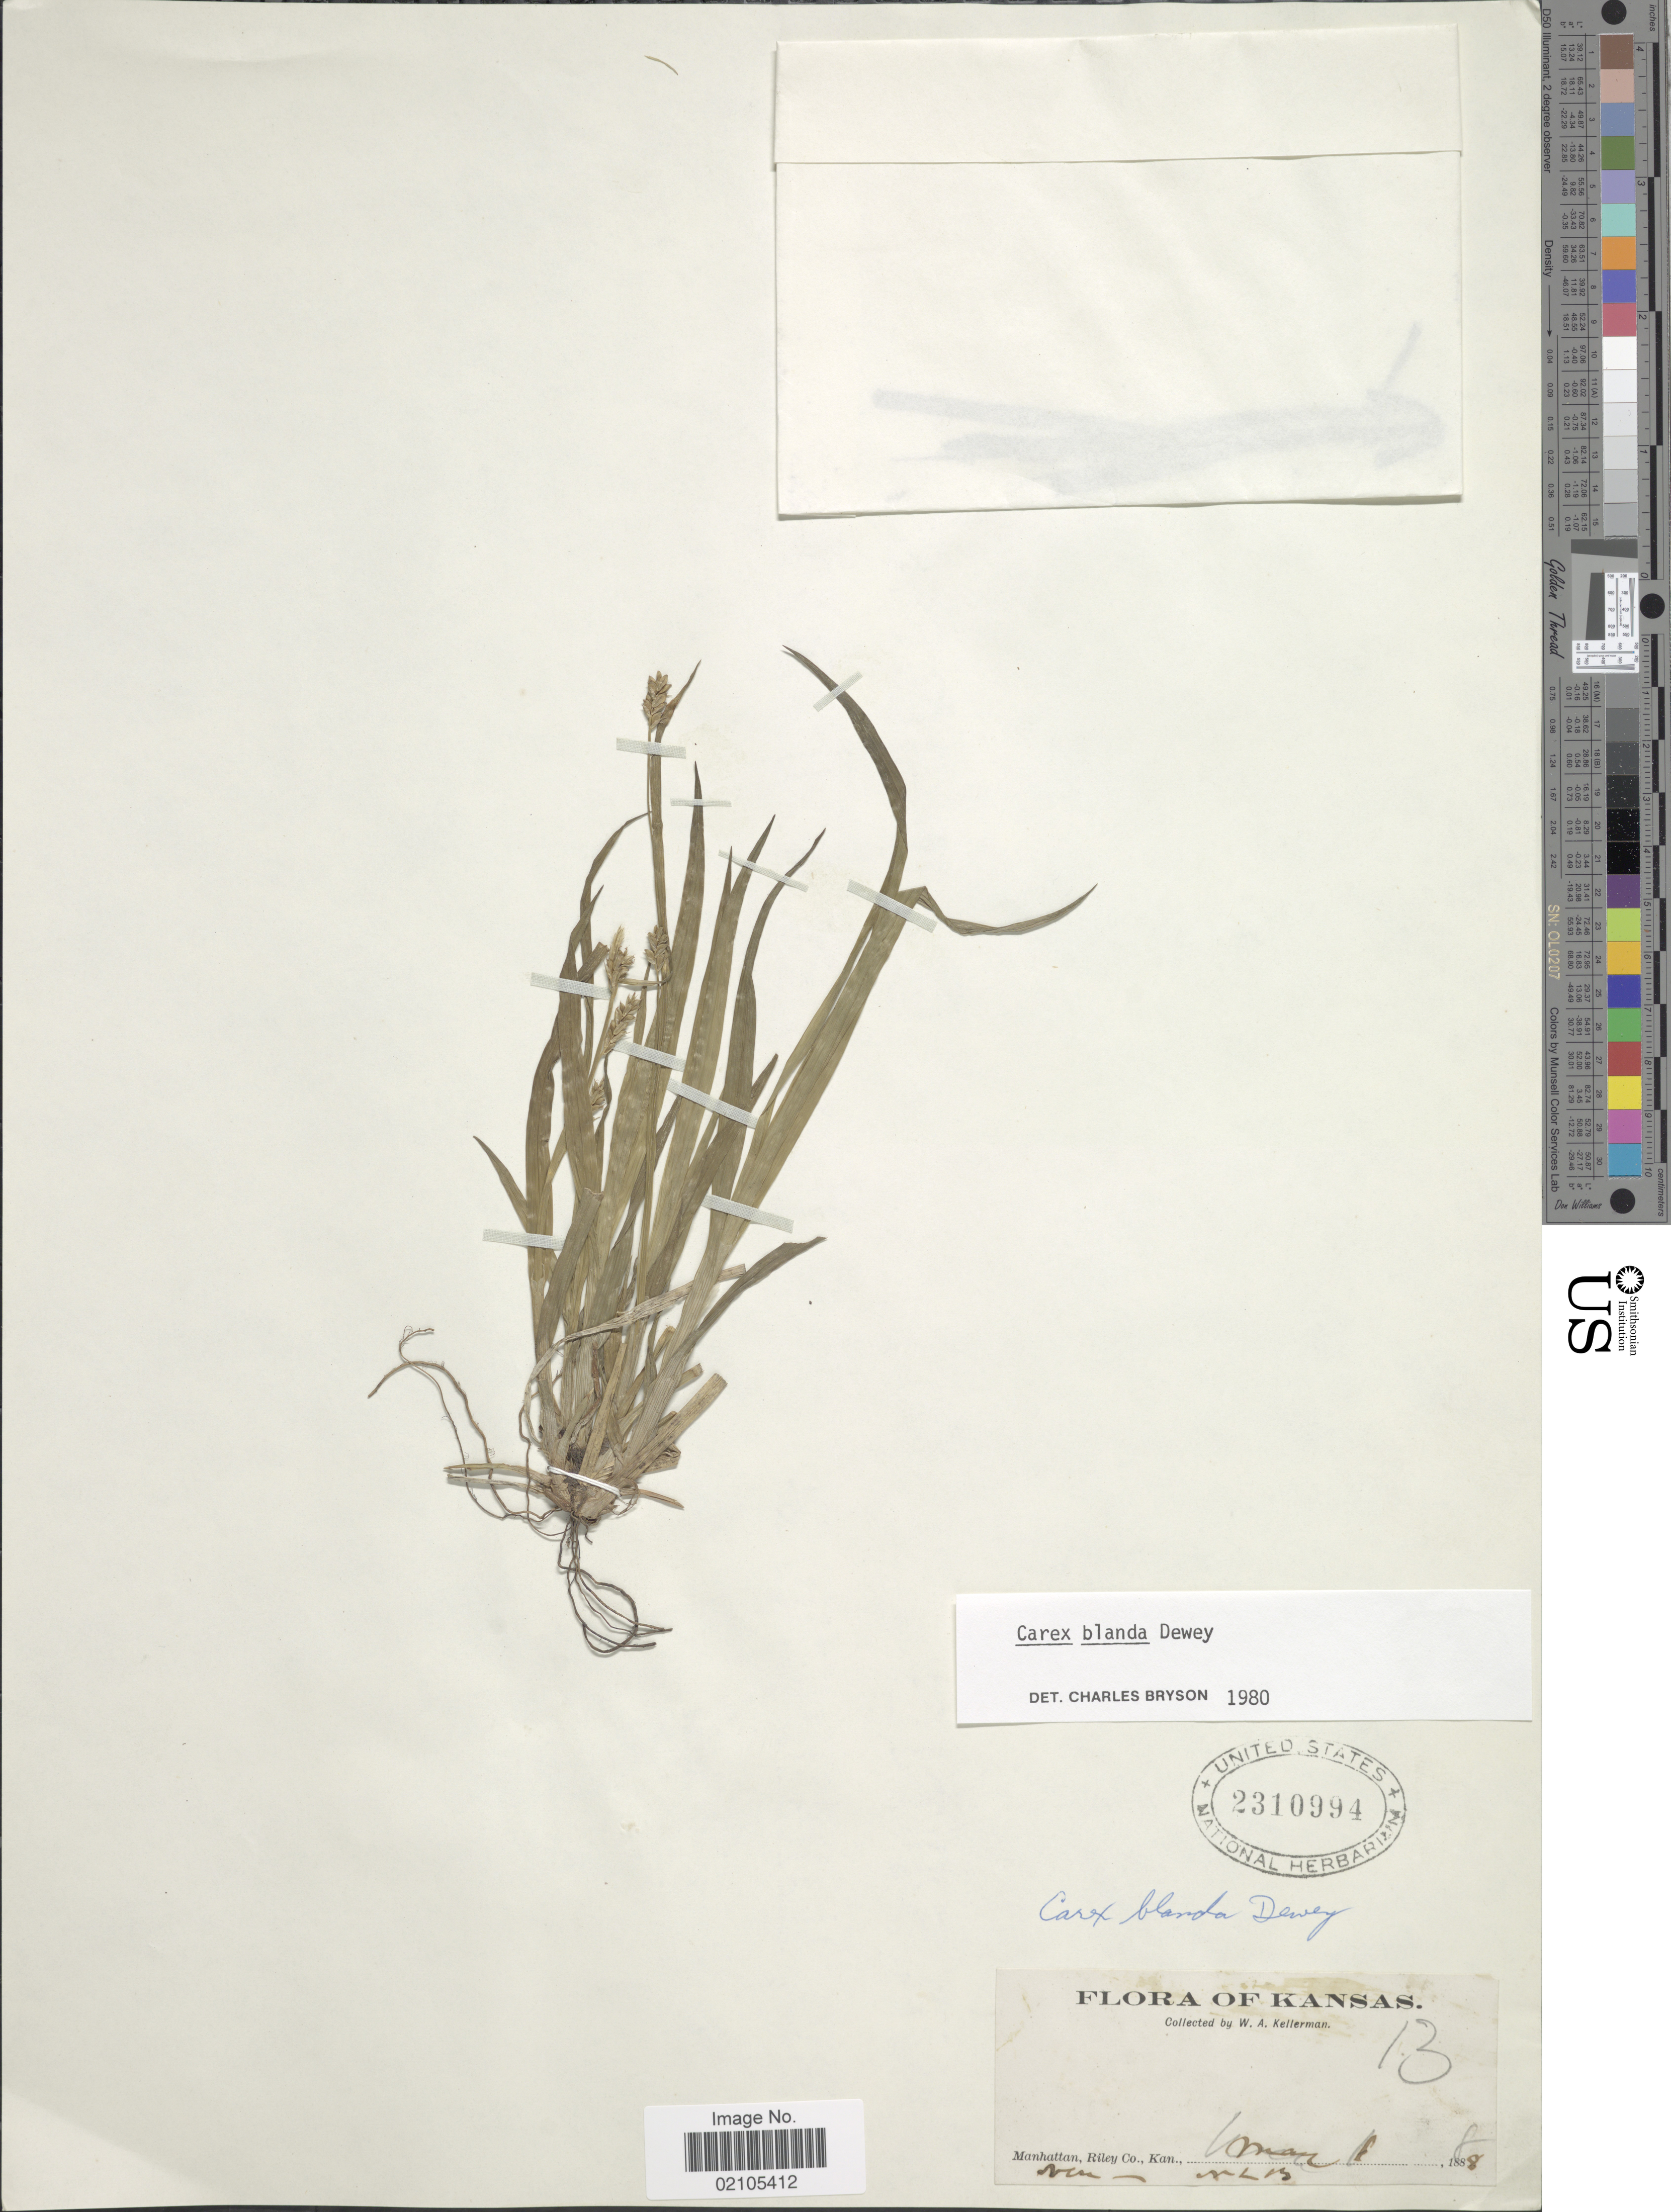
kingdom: Plantae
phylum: Tracheophyta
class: Liliopsida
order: Poales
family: Cyperaceae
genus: Carex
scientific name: Carex blanda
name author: Dewey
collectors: W. Kellerman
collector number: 13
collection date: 1888-03-01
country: United States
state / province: Kansas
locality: Manhattan, Riley Co., Kan.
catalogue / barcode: US 2310994